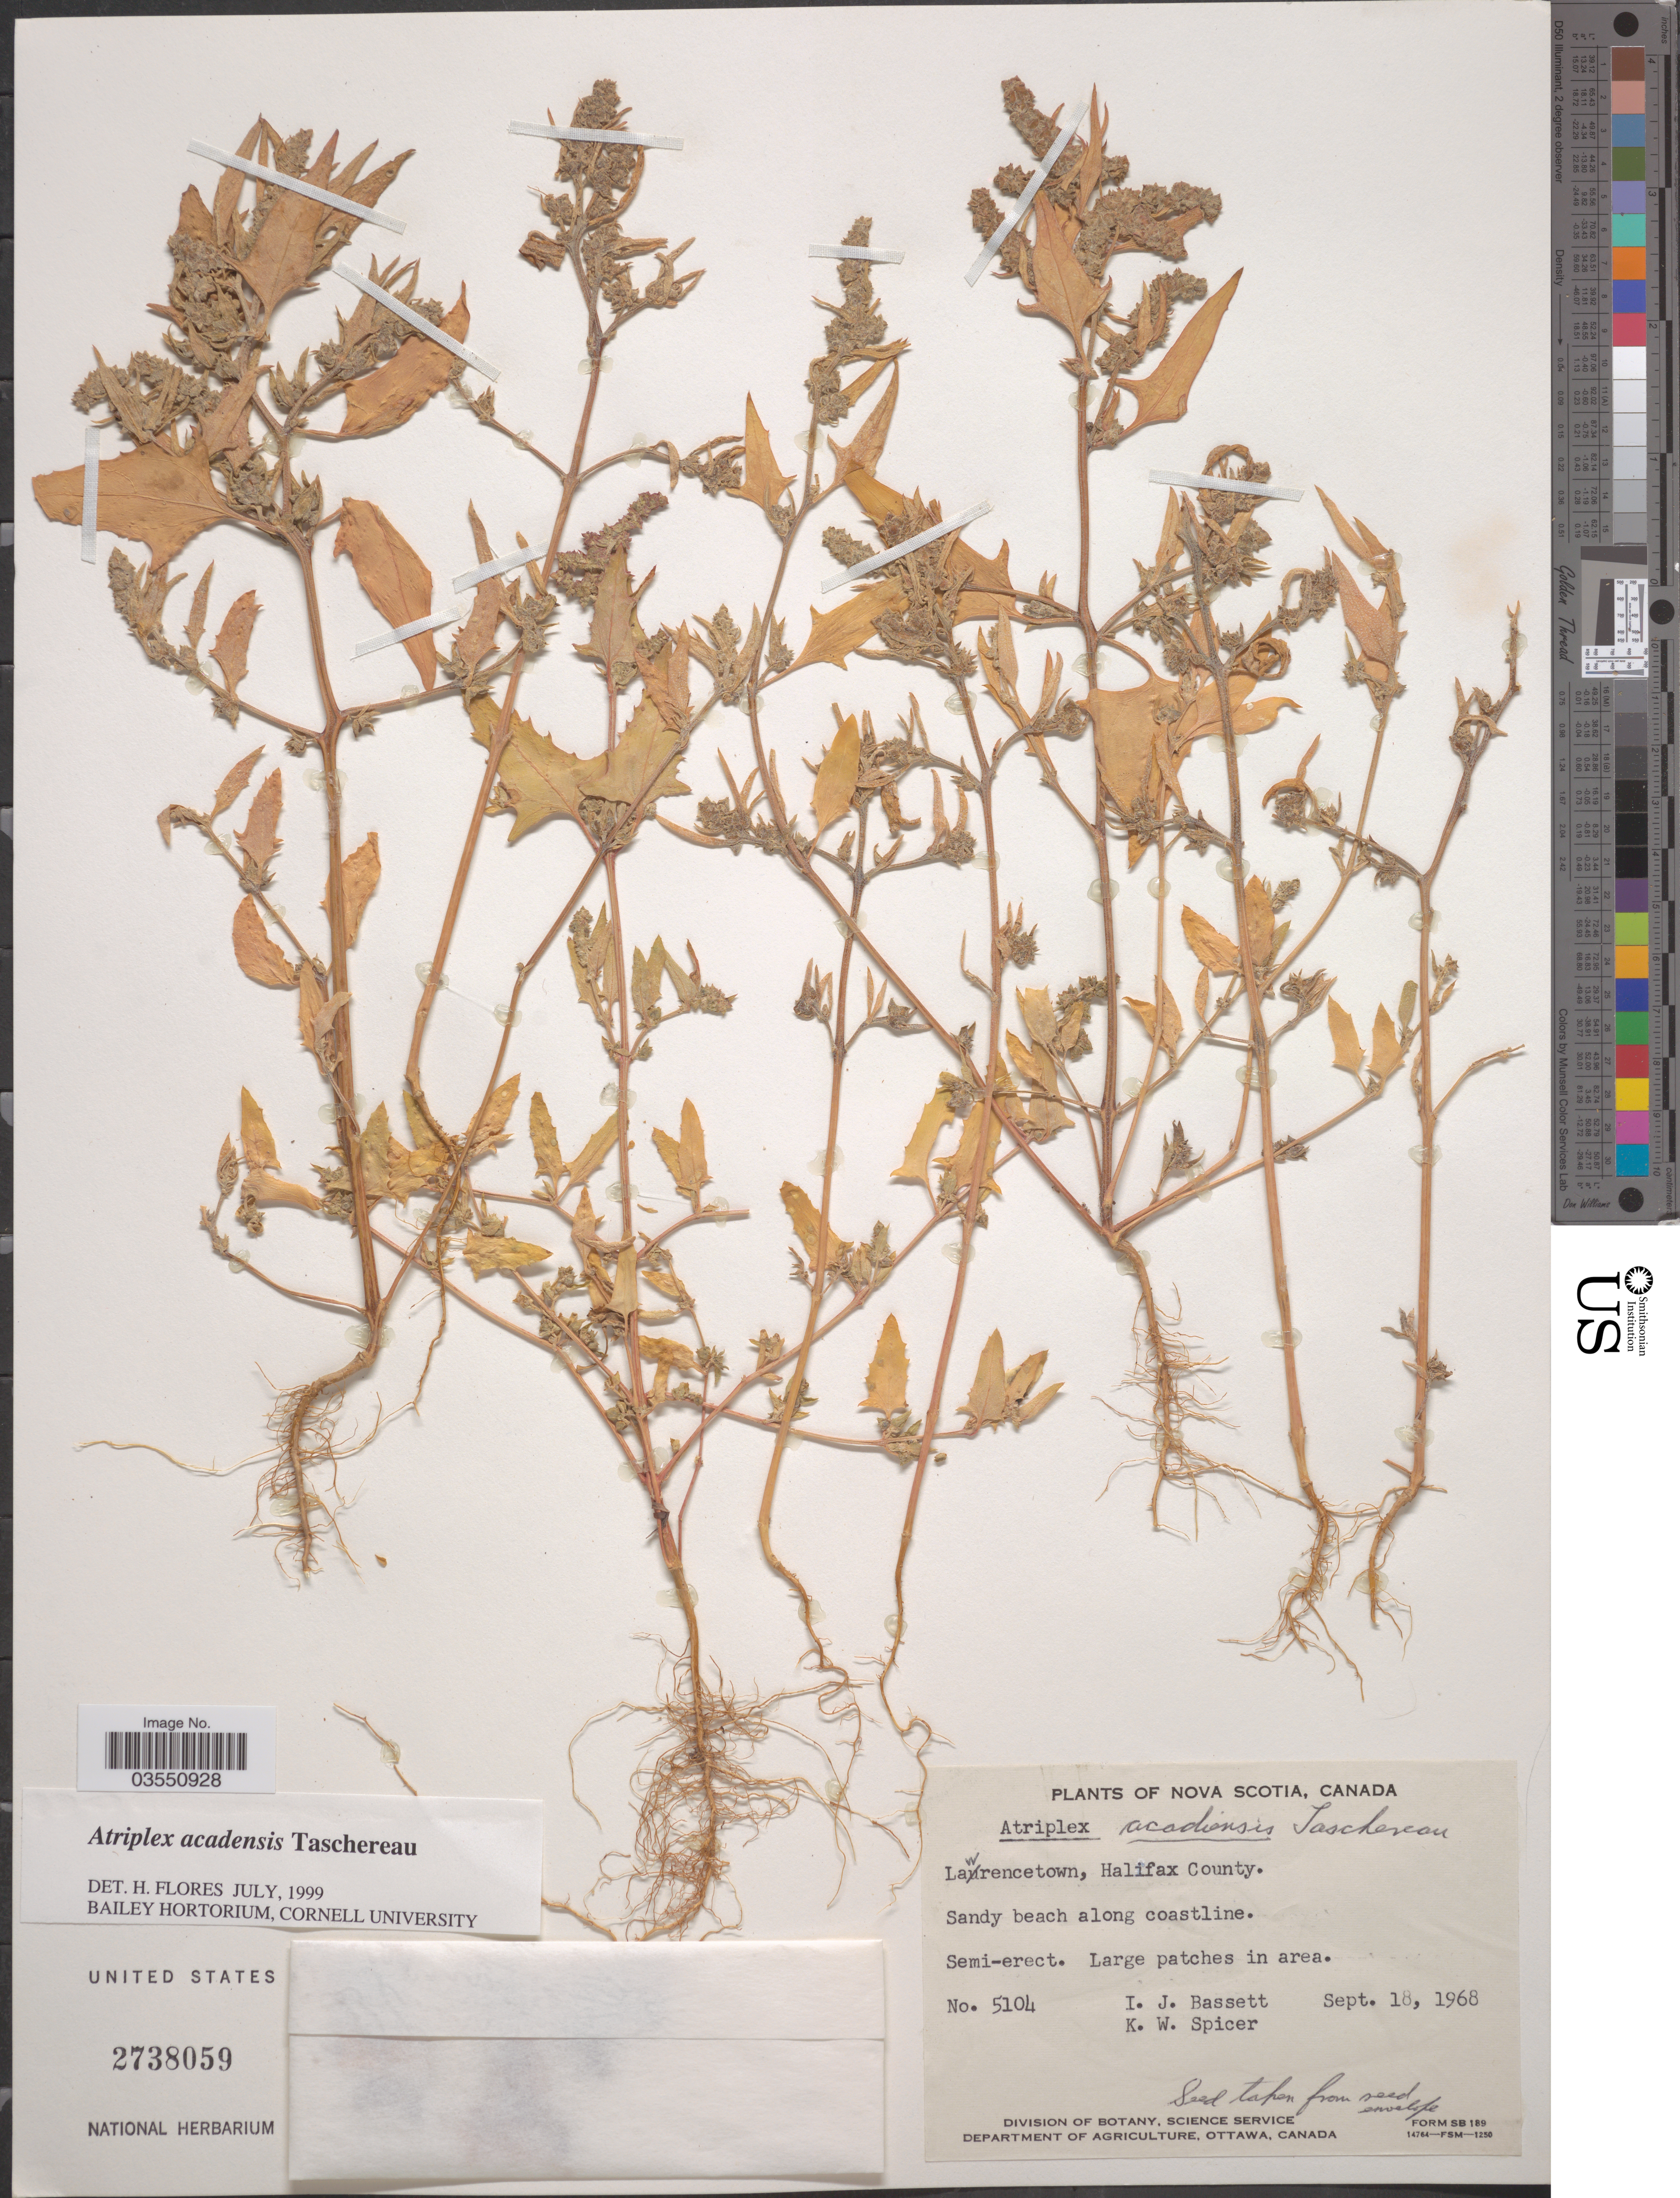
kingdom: Plantae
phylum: Tracheophyta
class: Magnoliopsida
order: Caryophyllales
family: Amaranthaceae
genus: Atriplex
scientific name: Atriplex acadiensis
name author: Tascher.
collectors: I. Bassett & K. Spicer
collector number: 5104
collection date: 1968-09-18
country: Canada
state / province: Nova Scotia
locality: Lawrencetown, Halifax County. Sandy beach along coastline.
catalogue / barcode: US 2738059